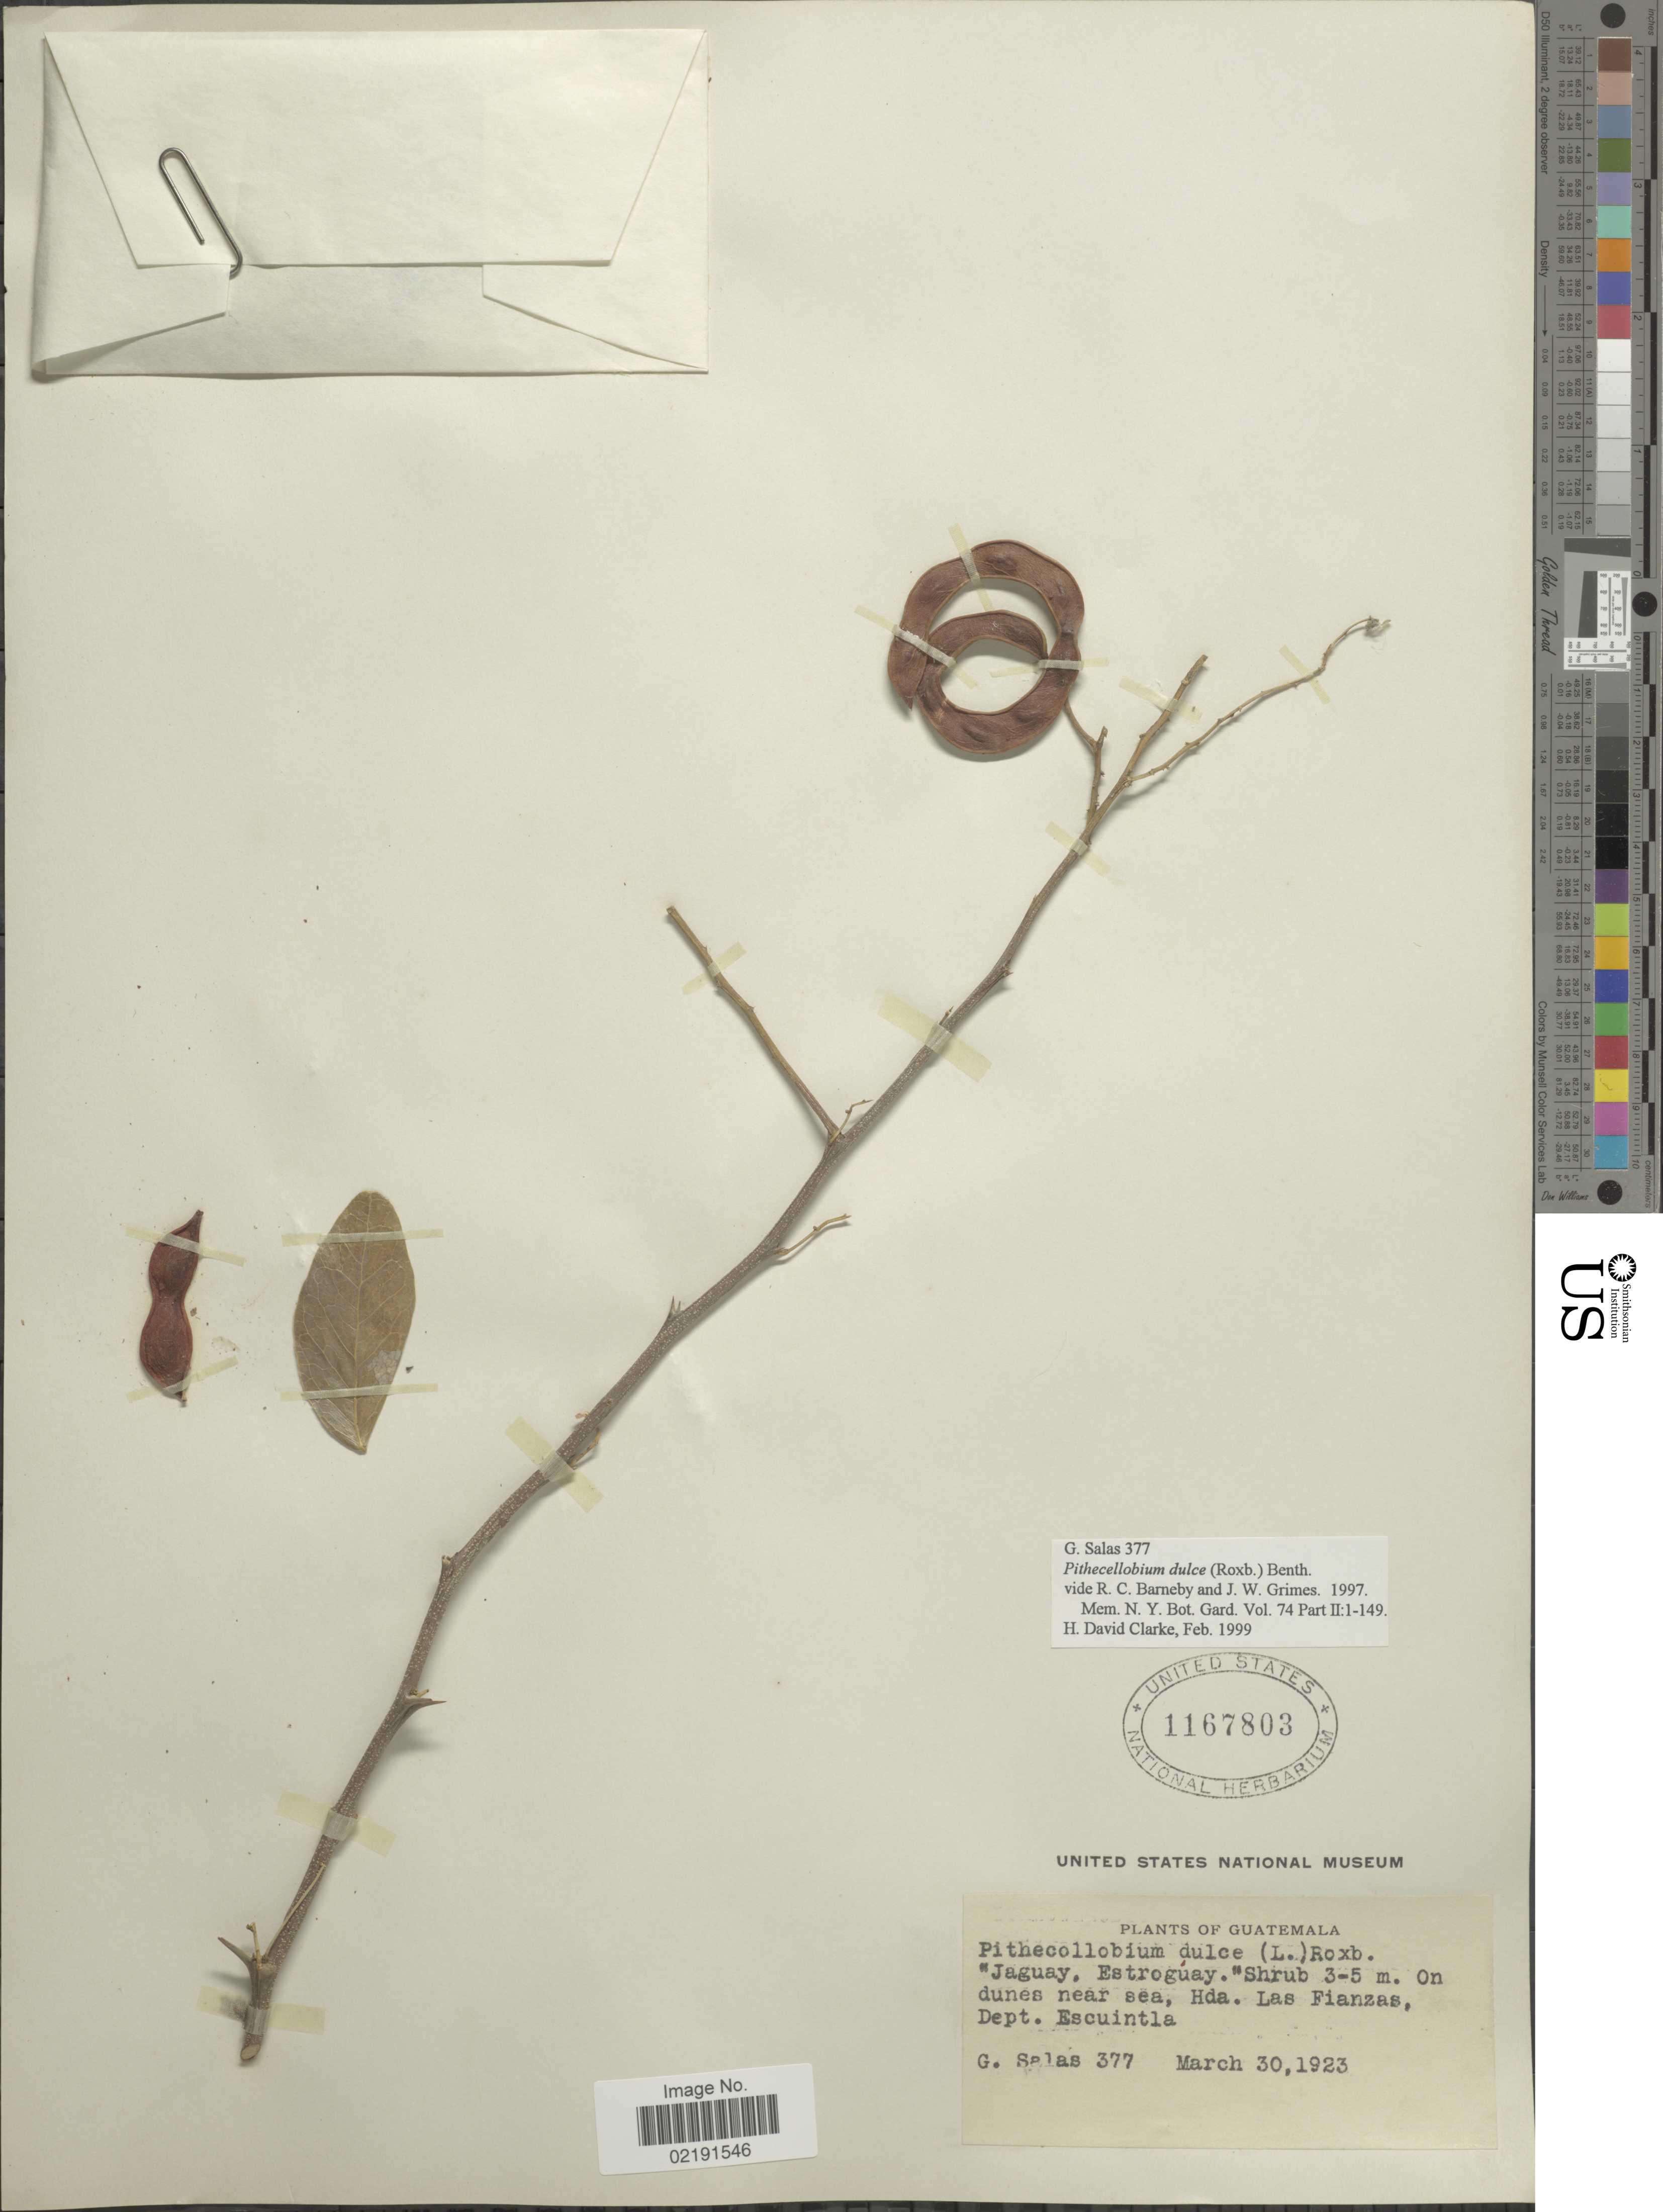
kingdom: Plantae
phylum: Tracheophyta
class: Magnoliopsida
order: Fabales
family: Fabaceae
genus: Pithecellobium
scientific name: Pithecellobium dulce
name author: (Roxb.) Benth.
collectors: G. Salas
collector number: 377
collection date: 1923-03-30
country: Guatemala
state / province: Escuintla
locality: On dunes near sea, Hda. Las Fianzas, Dept. Escuintla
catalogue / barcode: US 1167803